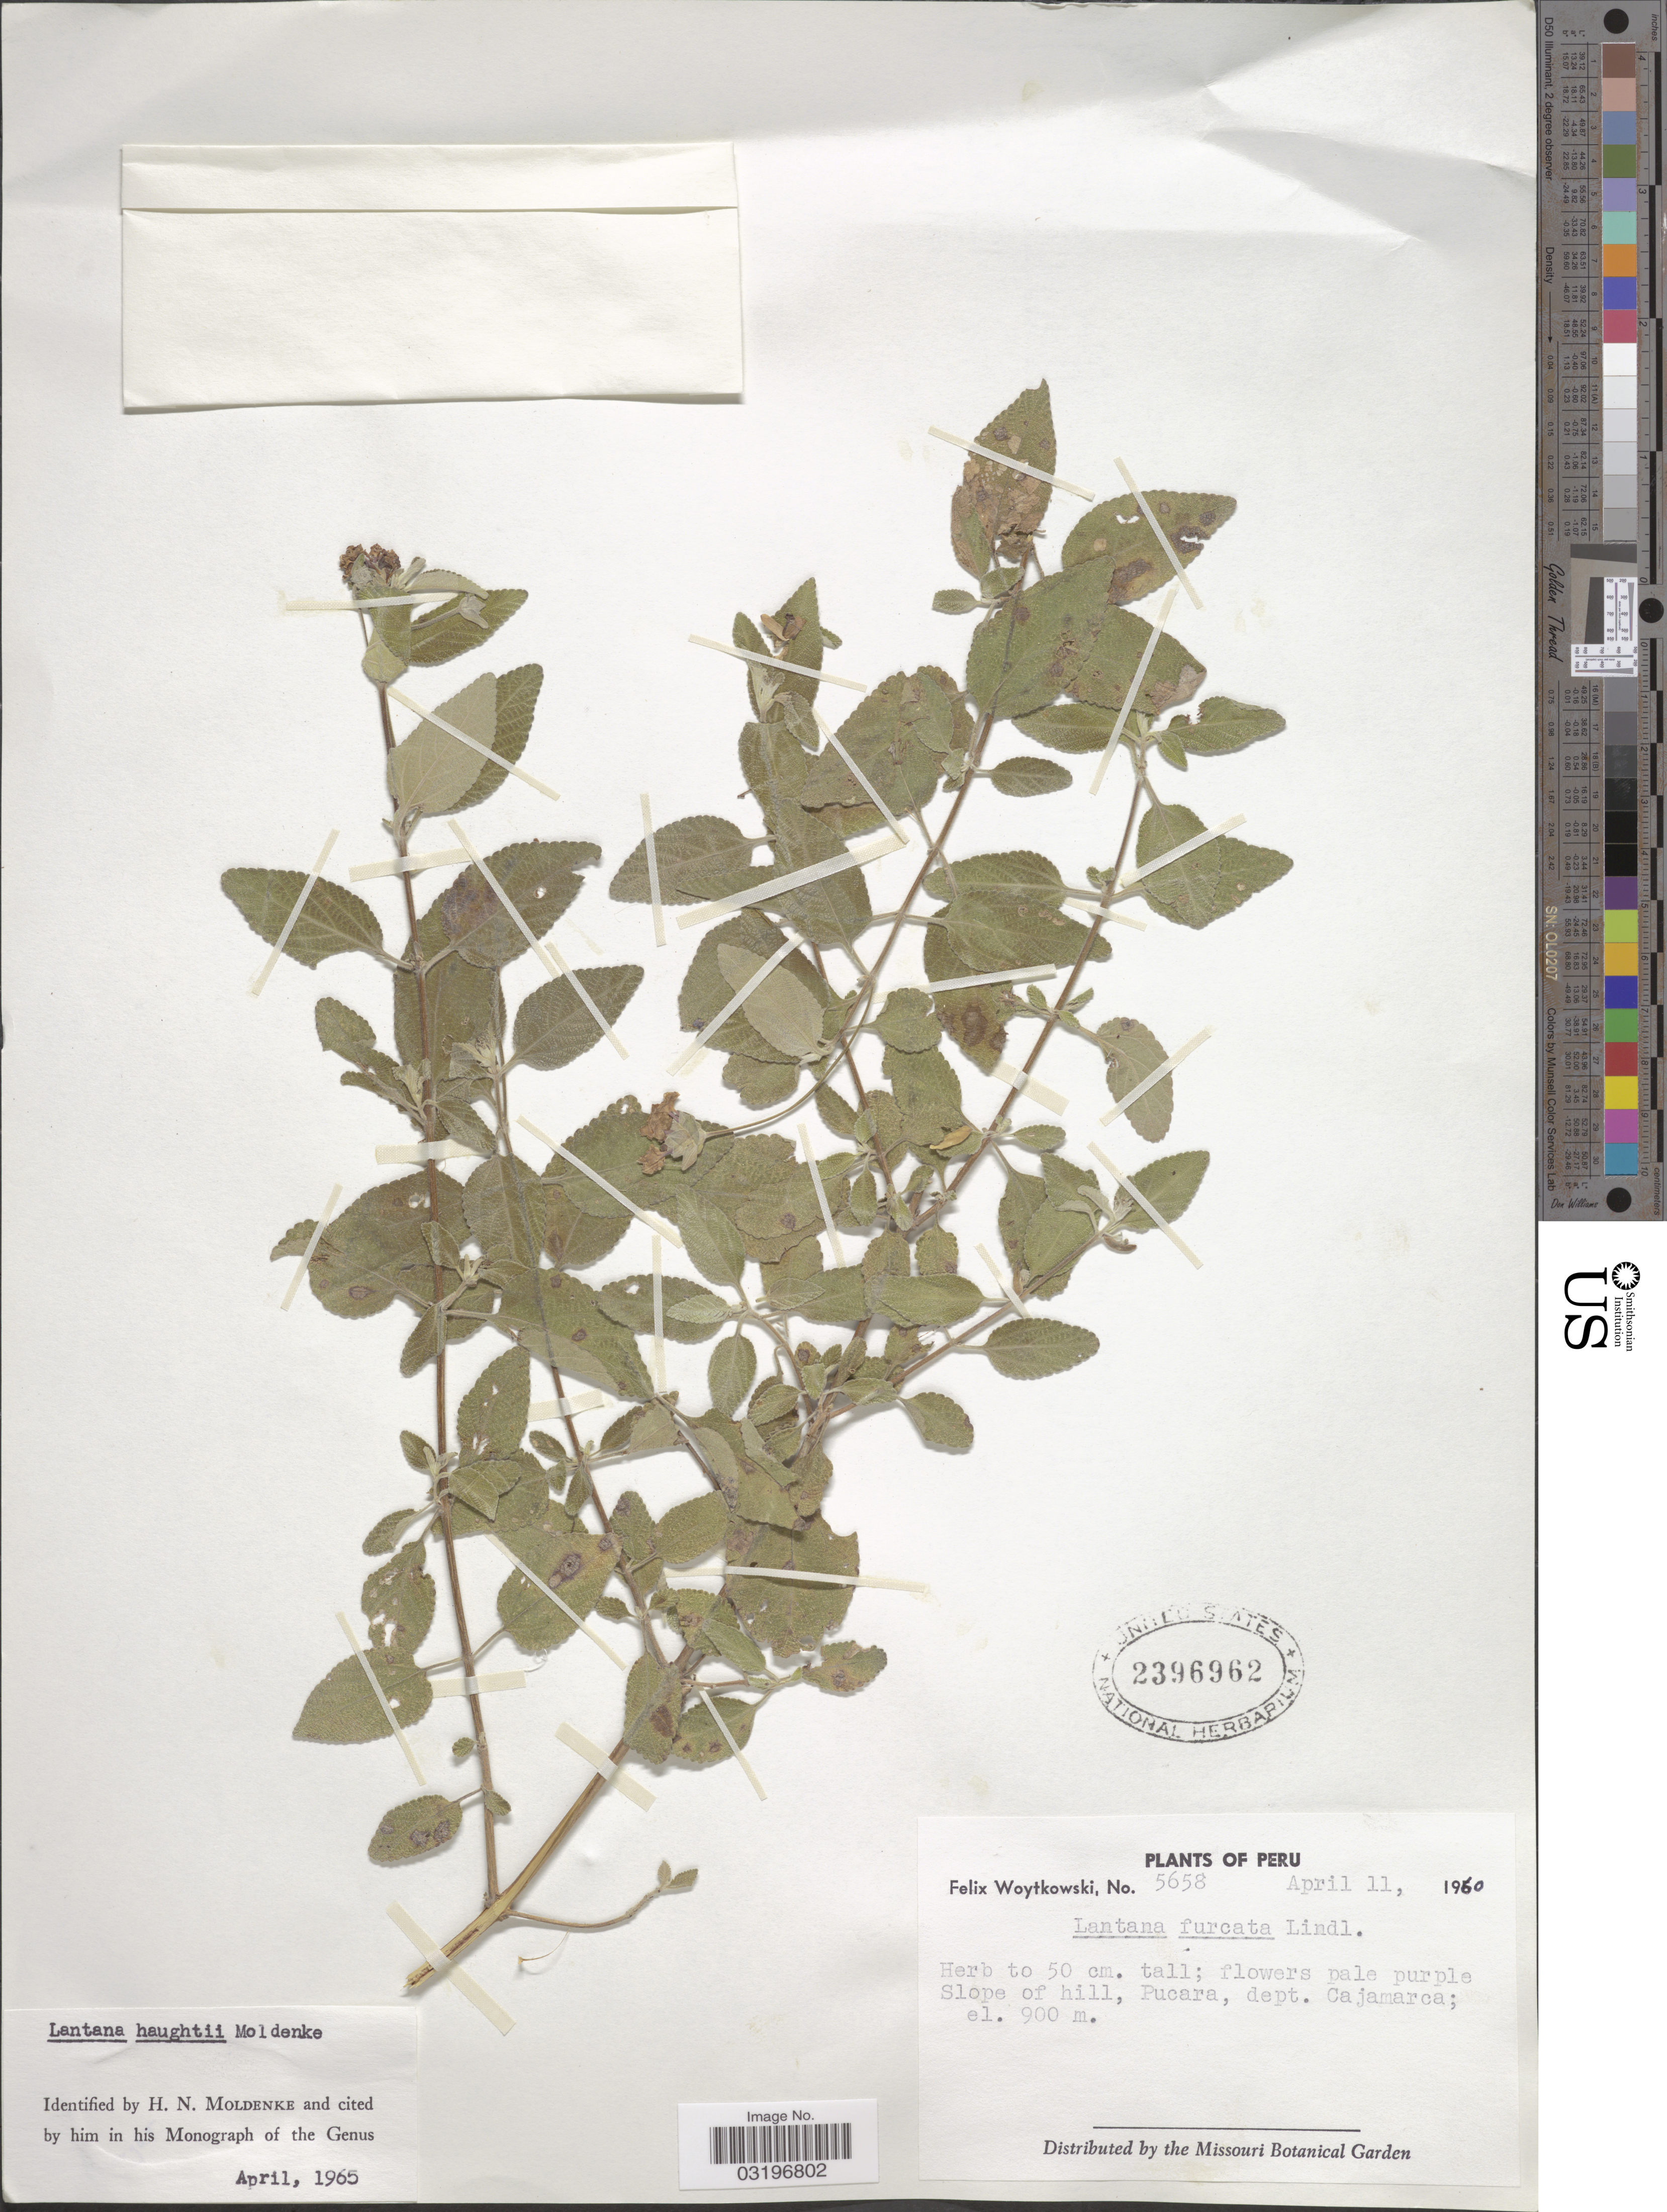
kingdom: Plantae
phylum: Tracheophyta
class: Magnoliopsida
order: Lamiales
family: Verbenaceae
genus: Lantana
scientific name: Lantana haughtii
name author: Moldenke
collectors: F. Woytkowski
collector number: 5658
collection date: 1960-04-11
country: Peru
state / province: Cajamarca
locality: Slope of hill, Pucara, dept. Cajamarca.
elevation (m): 900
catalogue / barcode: US 2396962